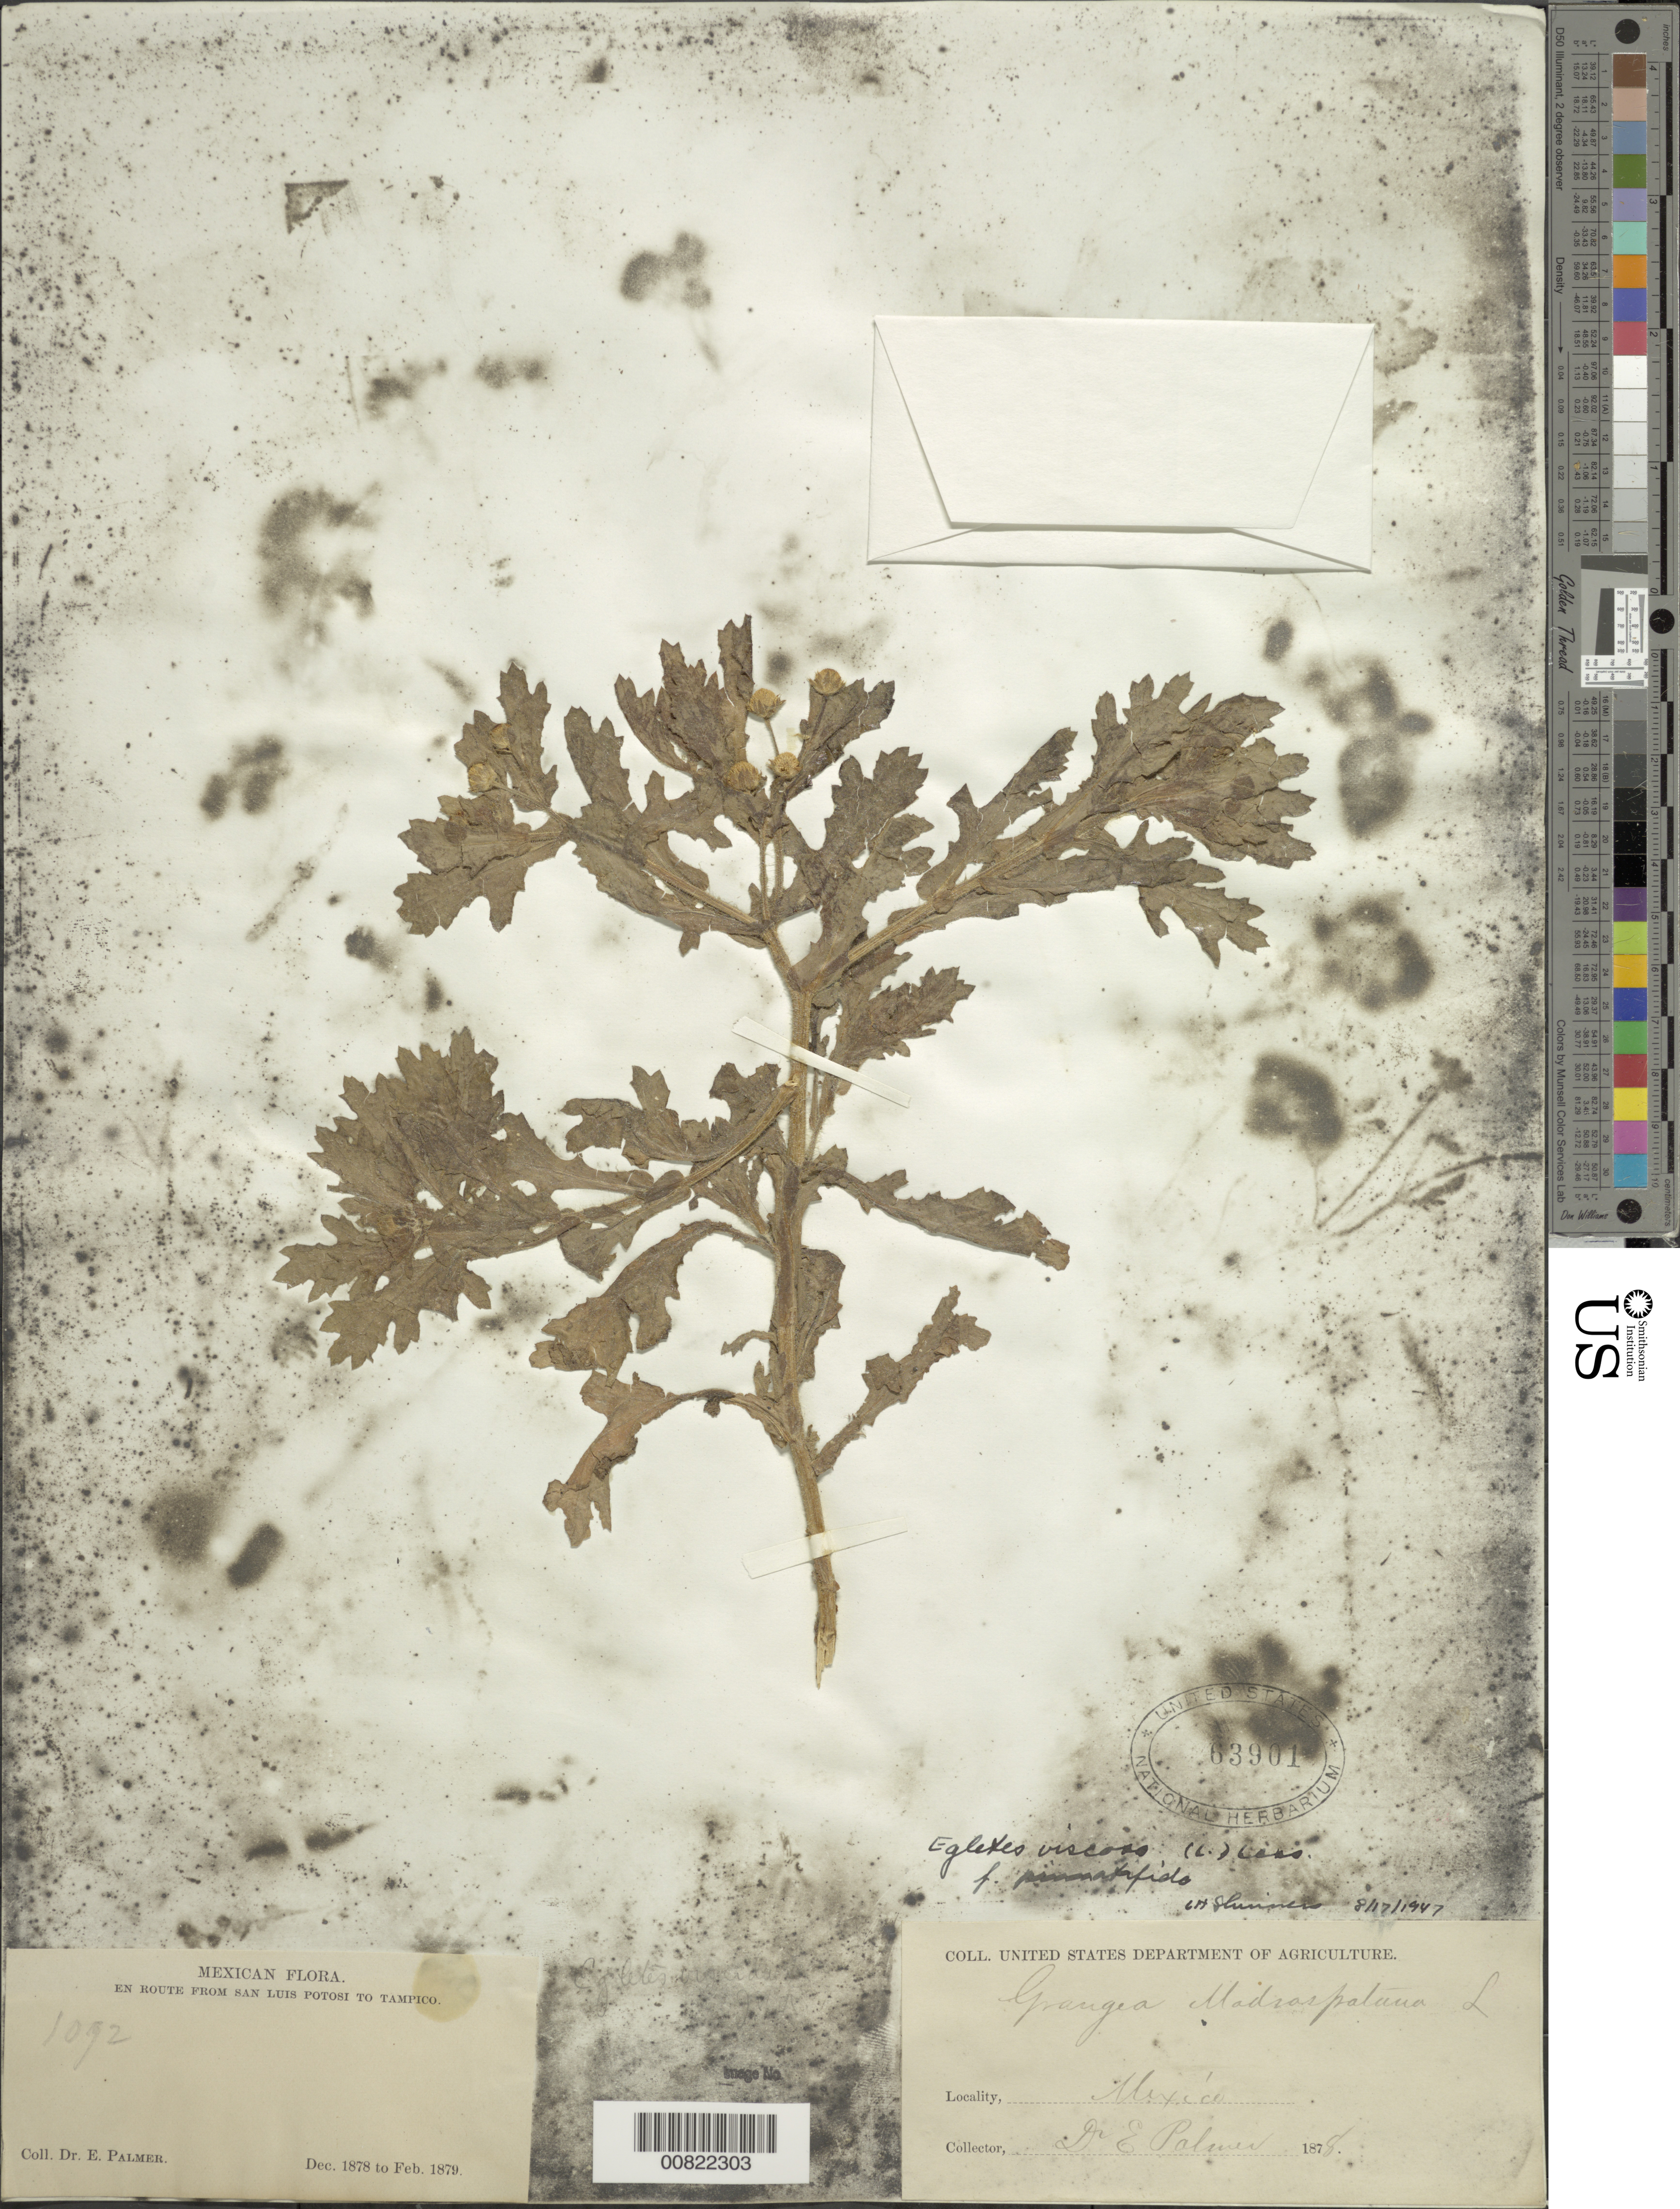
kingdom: Plantae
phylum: Tracheophyta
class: Magnoliopsida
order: Asterales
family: Asteraceae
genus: Egletes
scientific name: Egletes viscosa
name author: (L.) Less.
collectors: E. Palmer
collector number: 1092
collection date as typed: Dec 1878 to -- Feb 1879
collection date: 1878-12/1879-02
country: Mexico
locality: En route from San Luis Potosí to Tampico, Tamaulipas.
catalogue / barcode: US 63901